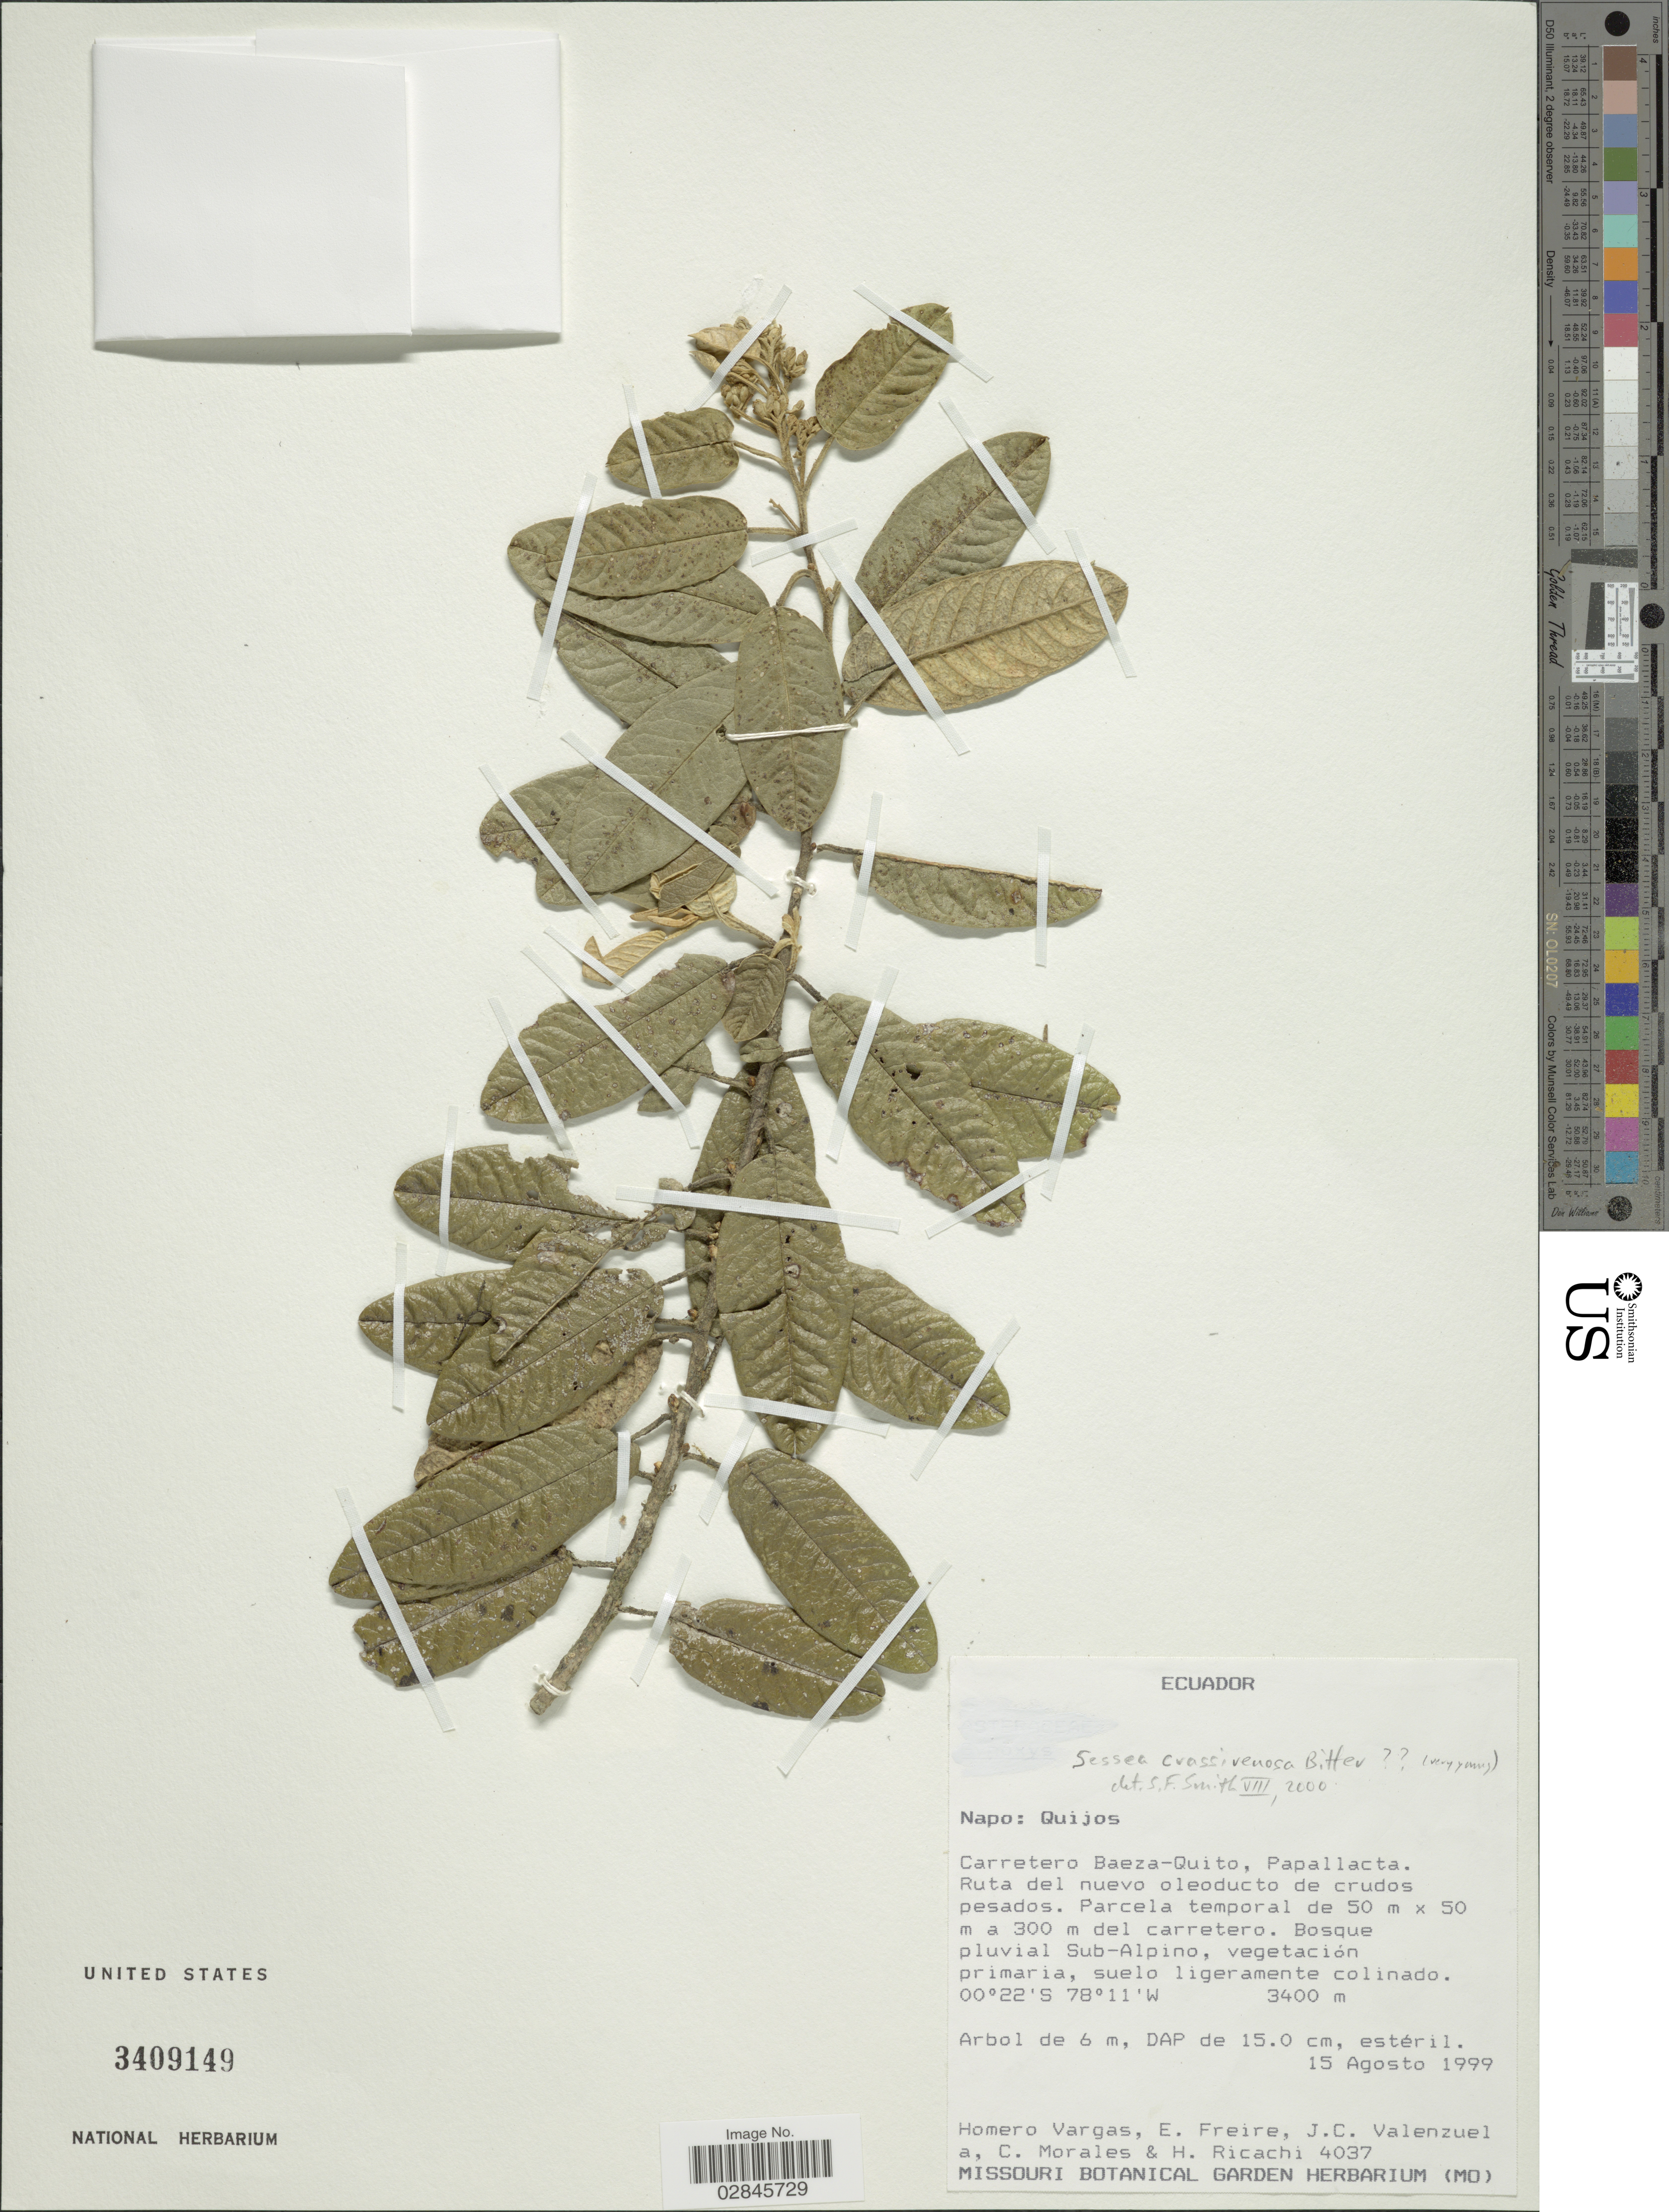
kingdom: Plantae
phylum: Tracheophyta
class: Magnoliopsida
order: Solanales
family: Solanaceae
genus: Sessea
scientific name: Sessea crassivenosa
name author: Bitter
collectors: H. Vargas, E. Freire, J. Valenzuela, C. Morales & H. Ricachi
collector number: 4037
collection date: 1999-08-15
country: Ecuador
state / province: Napo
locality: Quijos. Carretero Baeza-Quito, Papallacta. Ruta del nuevo oleoducto de crudos pesados.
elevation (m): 3400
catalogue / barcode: US 3409149